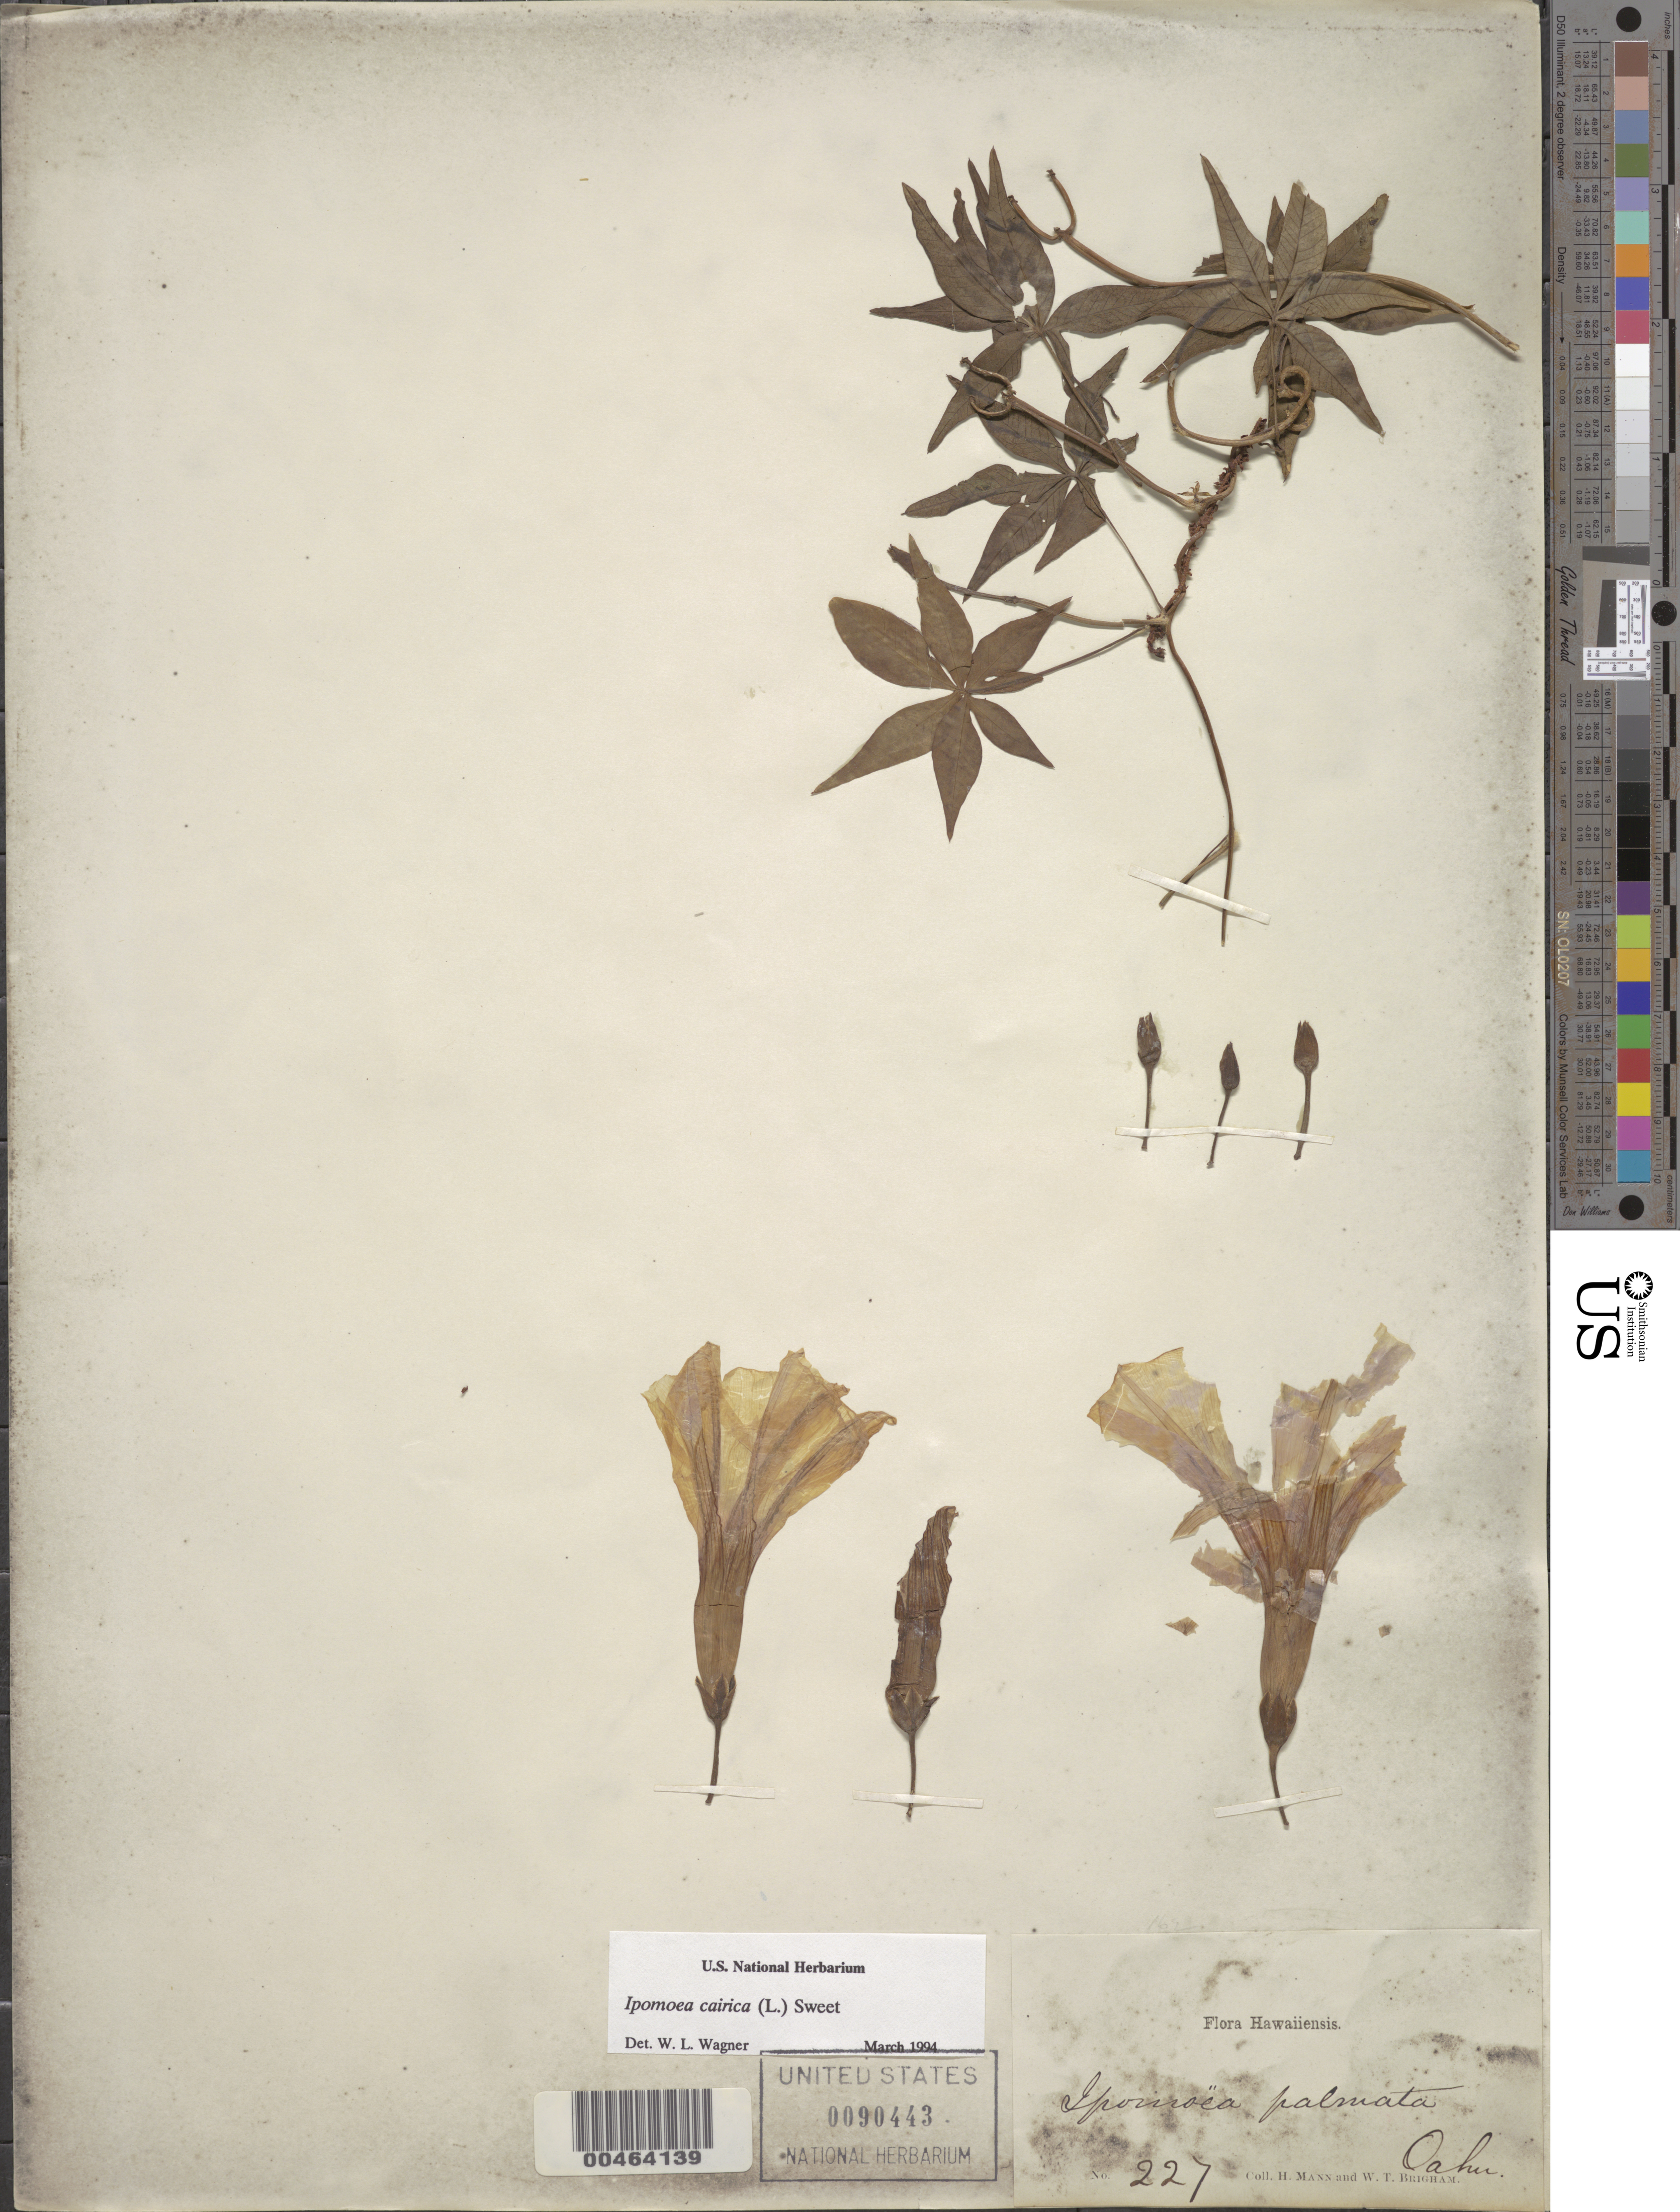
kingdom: Plantae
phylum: Tracheophyta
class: Magnoliopsida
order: Solanales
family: Convolvulaceae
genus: Ipomoea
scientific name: Ipomoea cairica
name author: (L.) Sweet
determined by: Wagner, W. L., (BOT), Smithsonian Institution - National Museum of Natural History (UNITED STATES)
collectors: H. Mann & W. T. Brigham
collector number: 227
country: United States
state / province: Hawaii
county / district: Honolulu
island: Oahu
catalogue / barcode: US 90443